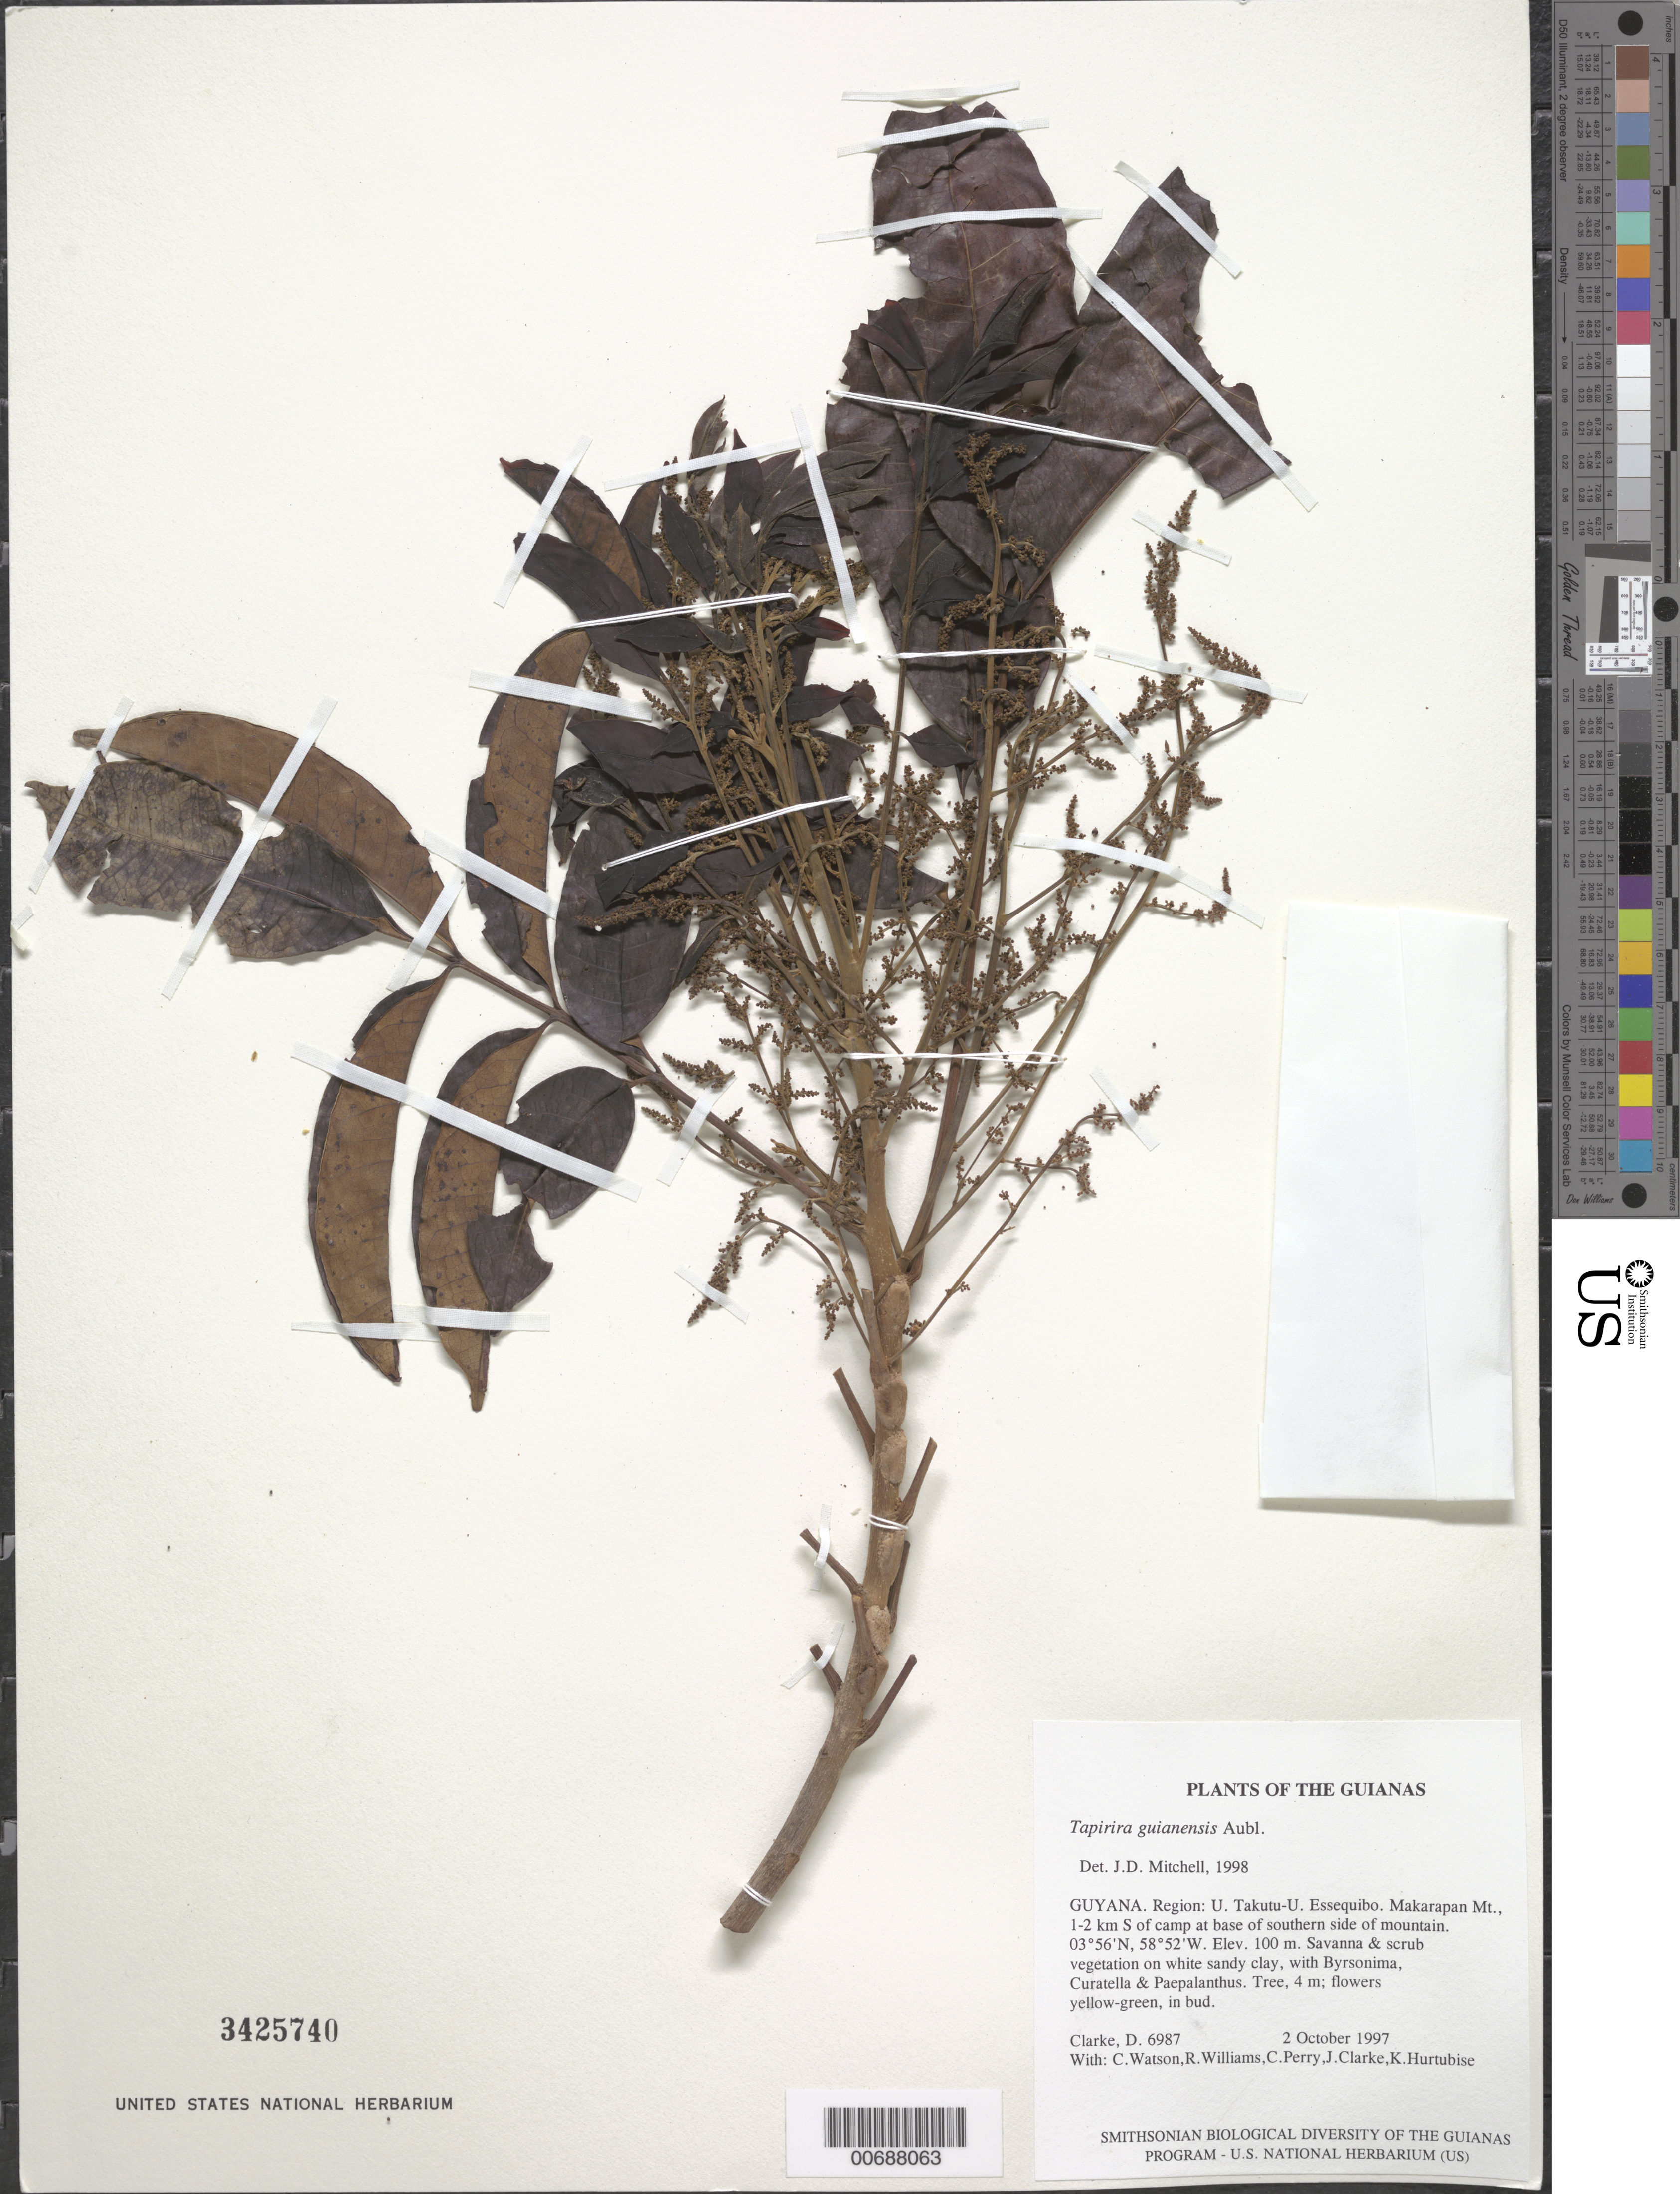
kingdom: Plantae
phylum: Tracheophyta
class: Magnoliopsida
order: Sapindales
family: Anacardiaceae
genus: Tapirira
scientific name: Tapirira guianensis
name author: Aubl.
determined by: Mitchell, John D.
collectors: H. D. Clarke, C. Watson, R. Williams, C. Perry, J. Clarke & K. Hurtubise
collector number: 6987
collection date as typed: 2 October 1997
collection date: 1997-10-02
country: Guyana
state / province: U. Takutu-U. Essequibo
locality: Makarapan Mt., 1-2 km S of camp at base of southern side of mountain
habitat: Savanna & scrub vegetation on white sandy clay, with Byrsonima, Curatella & Paepalanthus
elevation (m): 100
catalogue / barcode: US 3425740